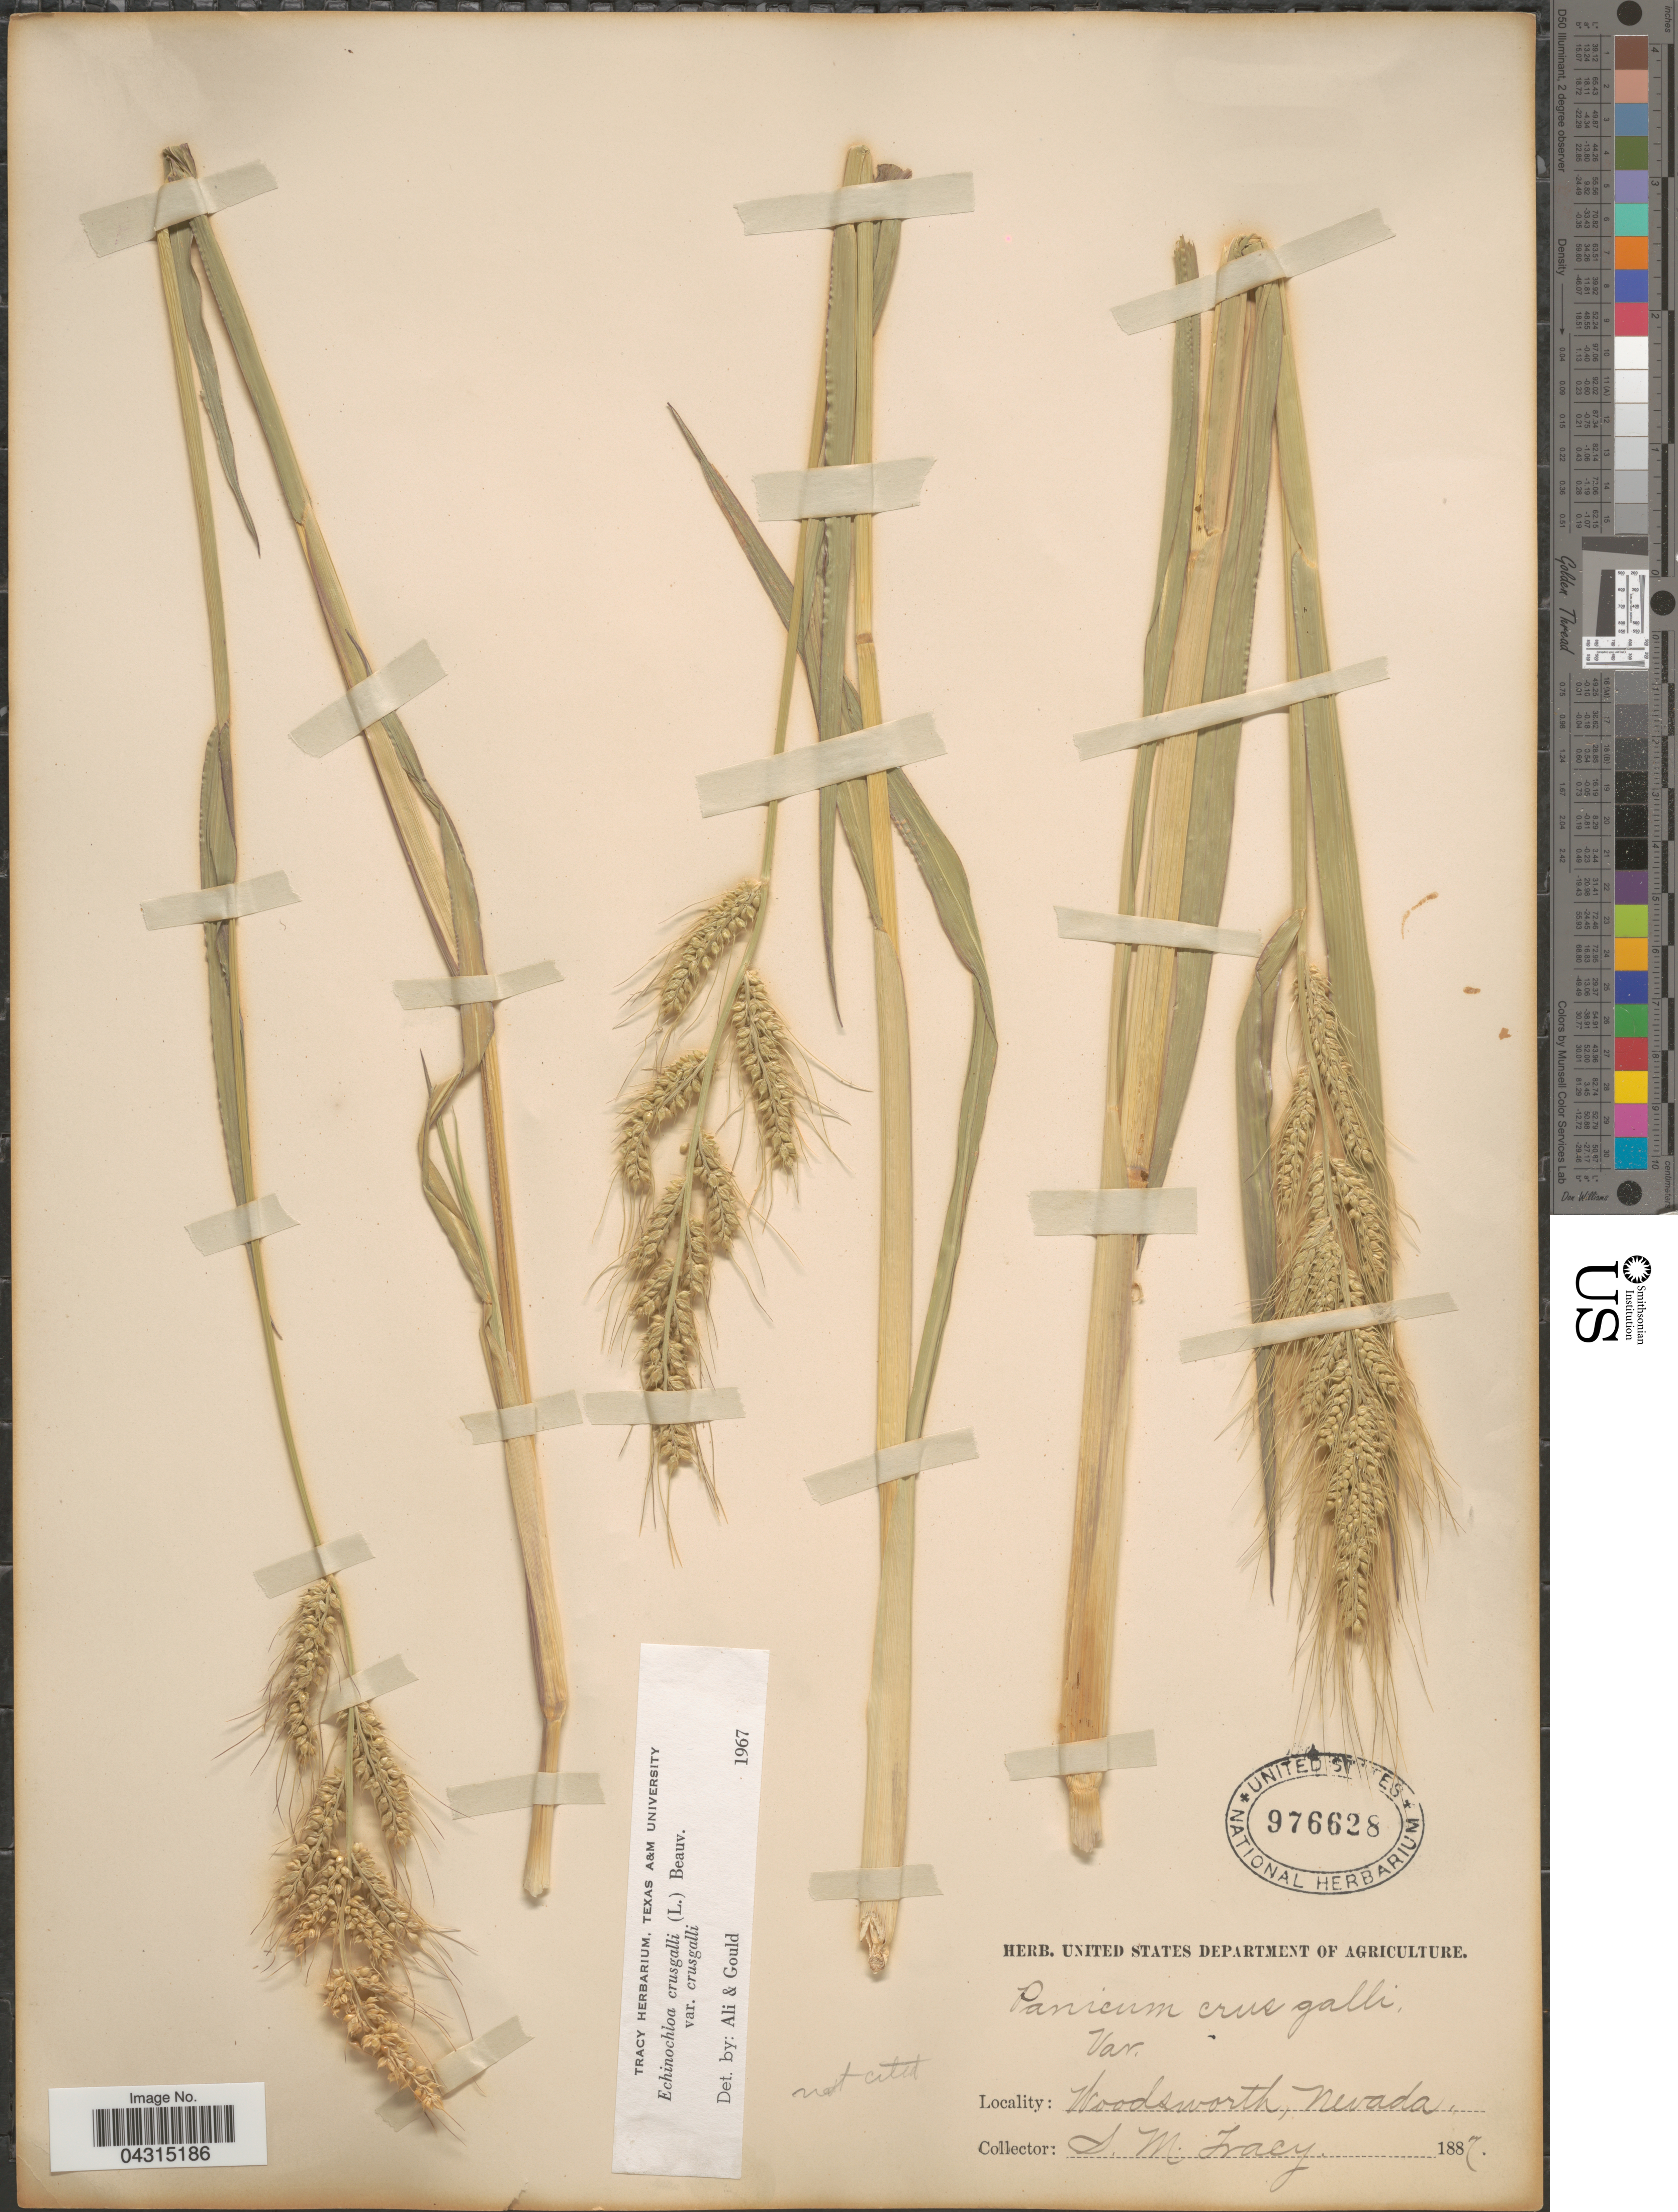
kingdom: Plantae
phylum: Tracheophyta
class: Liliopsida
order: Poales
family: Poaceae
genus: Echinochloa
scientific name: Echinochloa crus-galli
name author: (L.) P. Beauv.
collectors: S. M. Tracy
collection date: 1887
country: United States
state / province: Nevada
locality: Woodsworth.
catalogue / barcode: US 976628